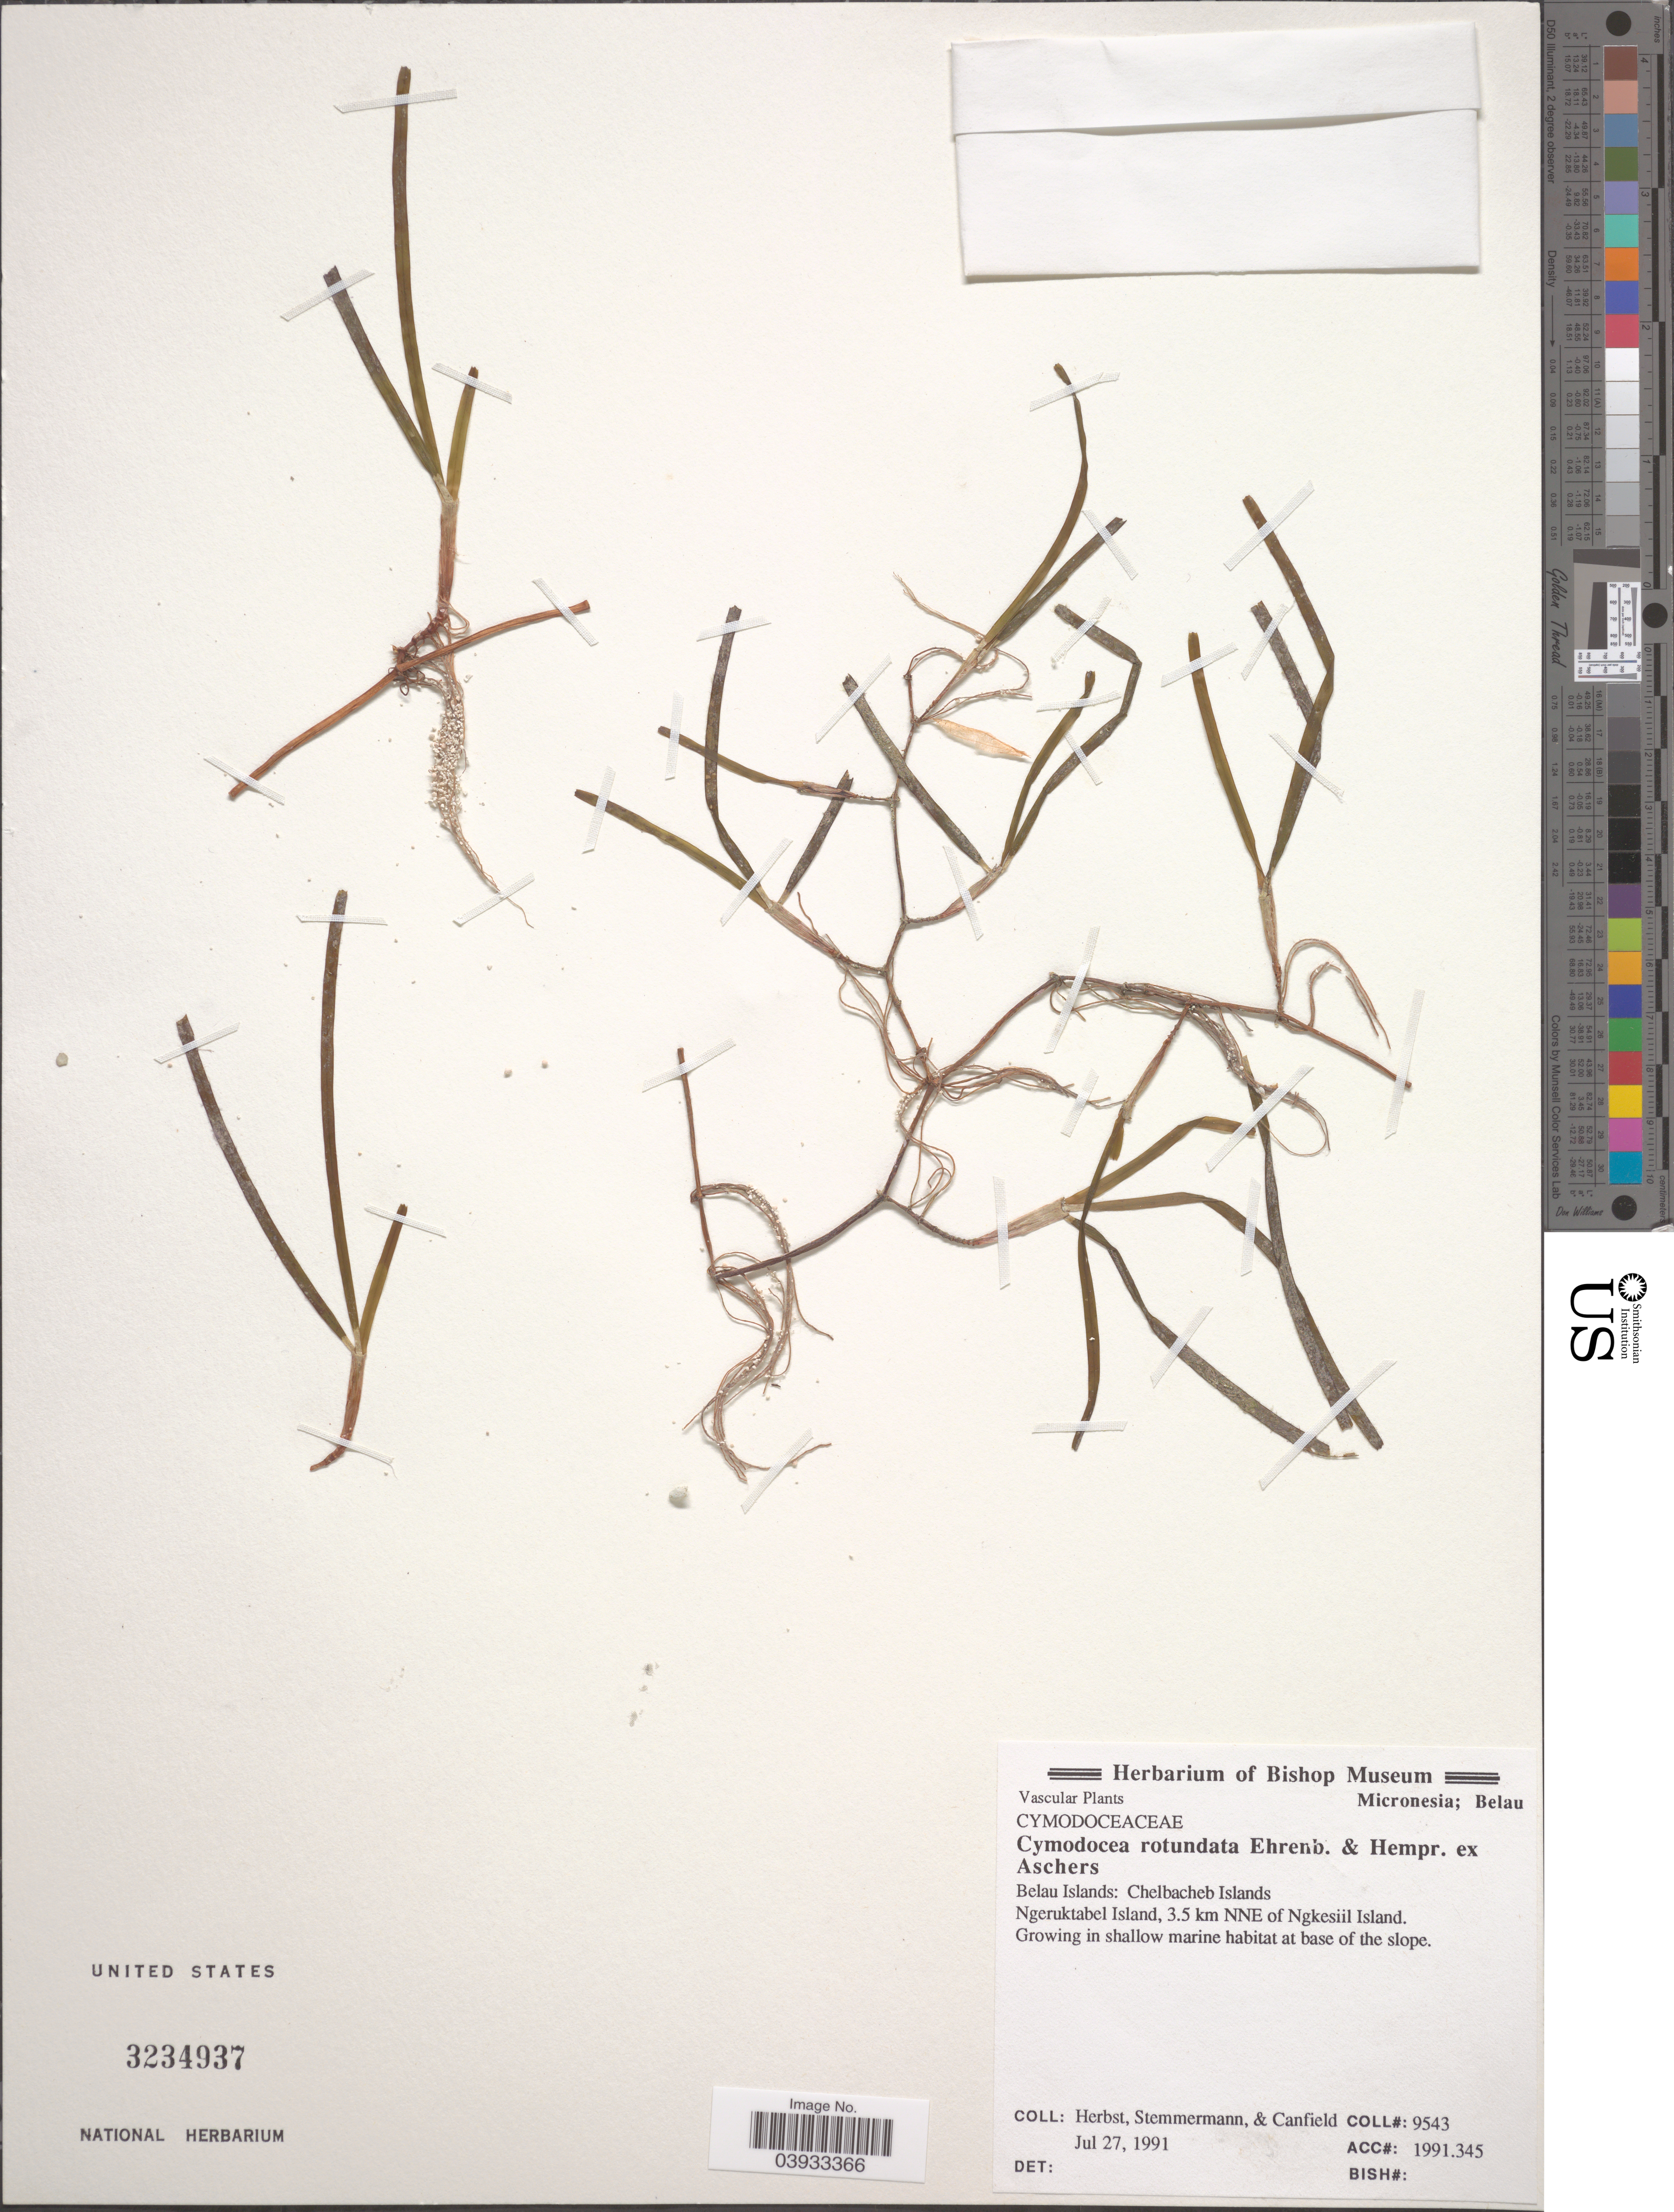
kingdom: Plantae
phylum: Tracheophyta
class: Liliopsida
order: Alismatales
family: Cymodoceaceae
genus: Cymodocea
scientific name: Cymodocea rotundata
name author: Asch. & Schweinf.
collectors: -. Herbst, -. Stemmermann & -. Canfield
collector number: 9543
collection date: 1991-07-27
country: Palau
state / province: Koror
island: Ngeruktabel [Urukthapel]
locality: Micronesia. Belau Islands: Chelbacheb Islands. Ngeruktabel Island, 3.5 km NNE of Ngkesiil Island.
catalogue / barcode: US 3234937